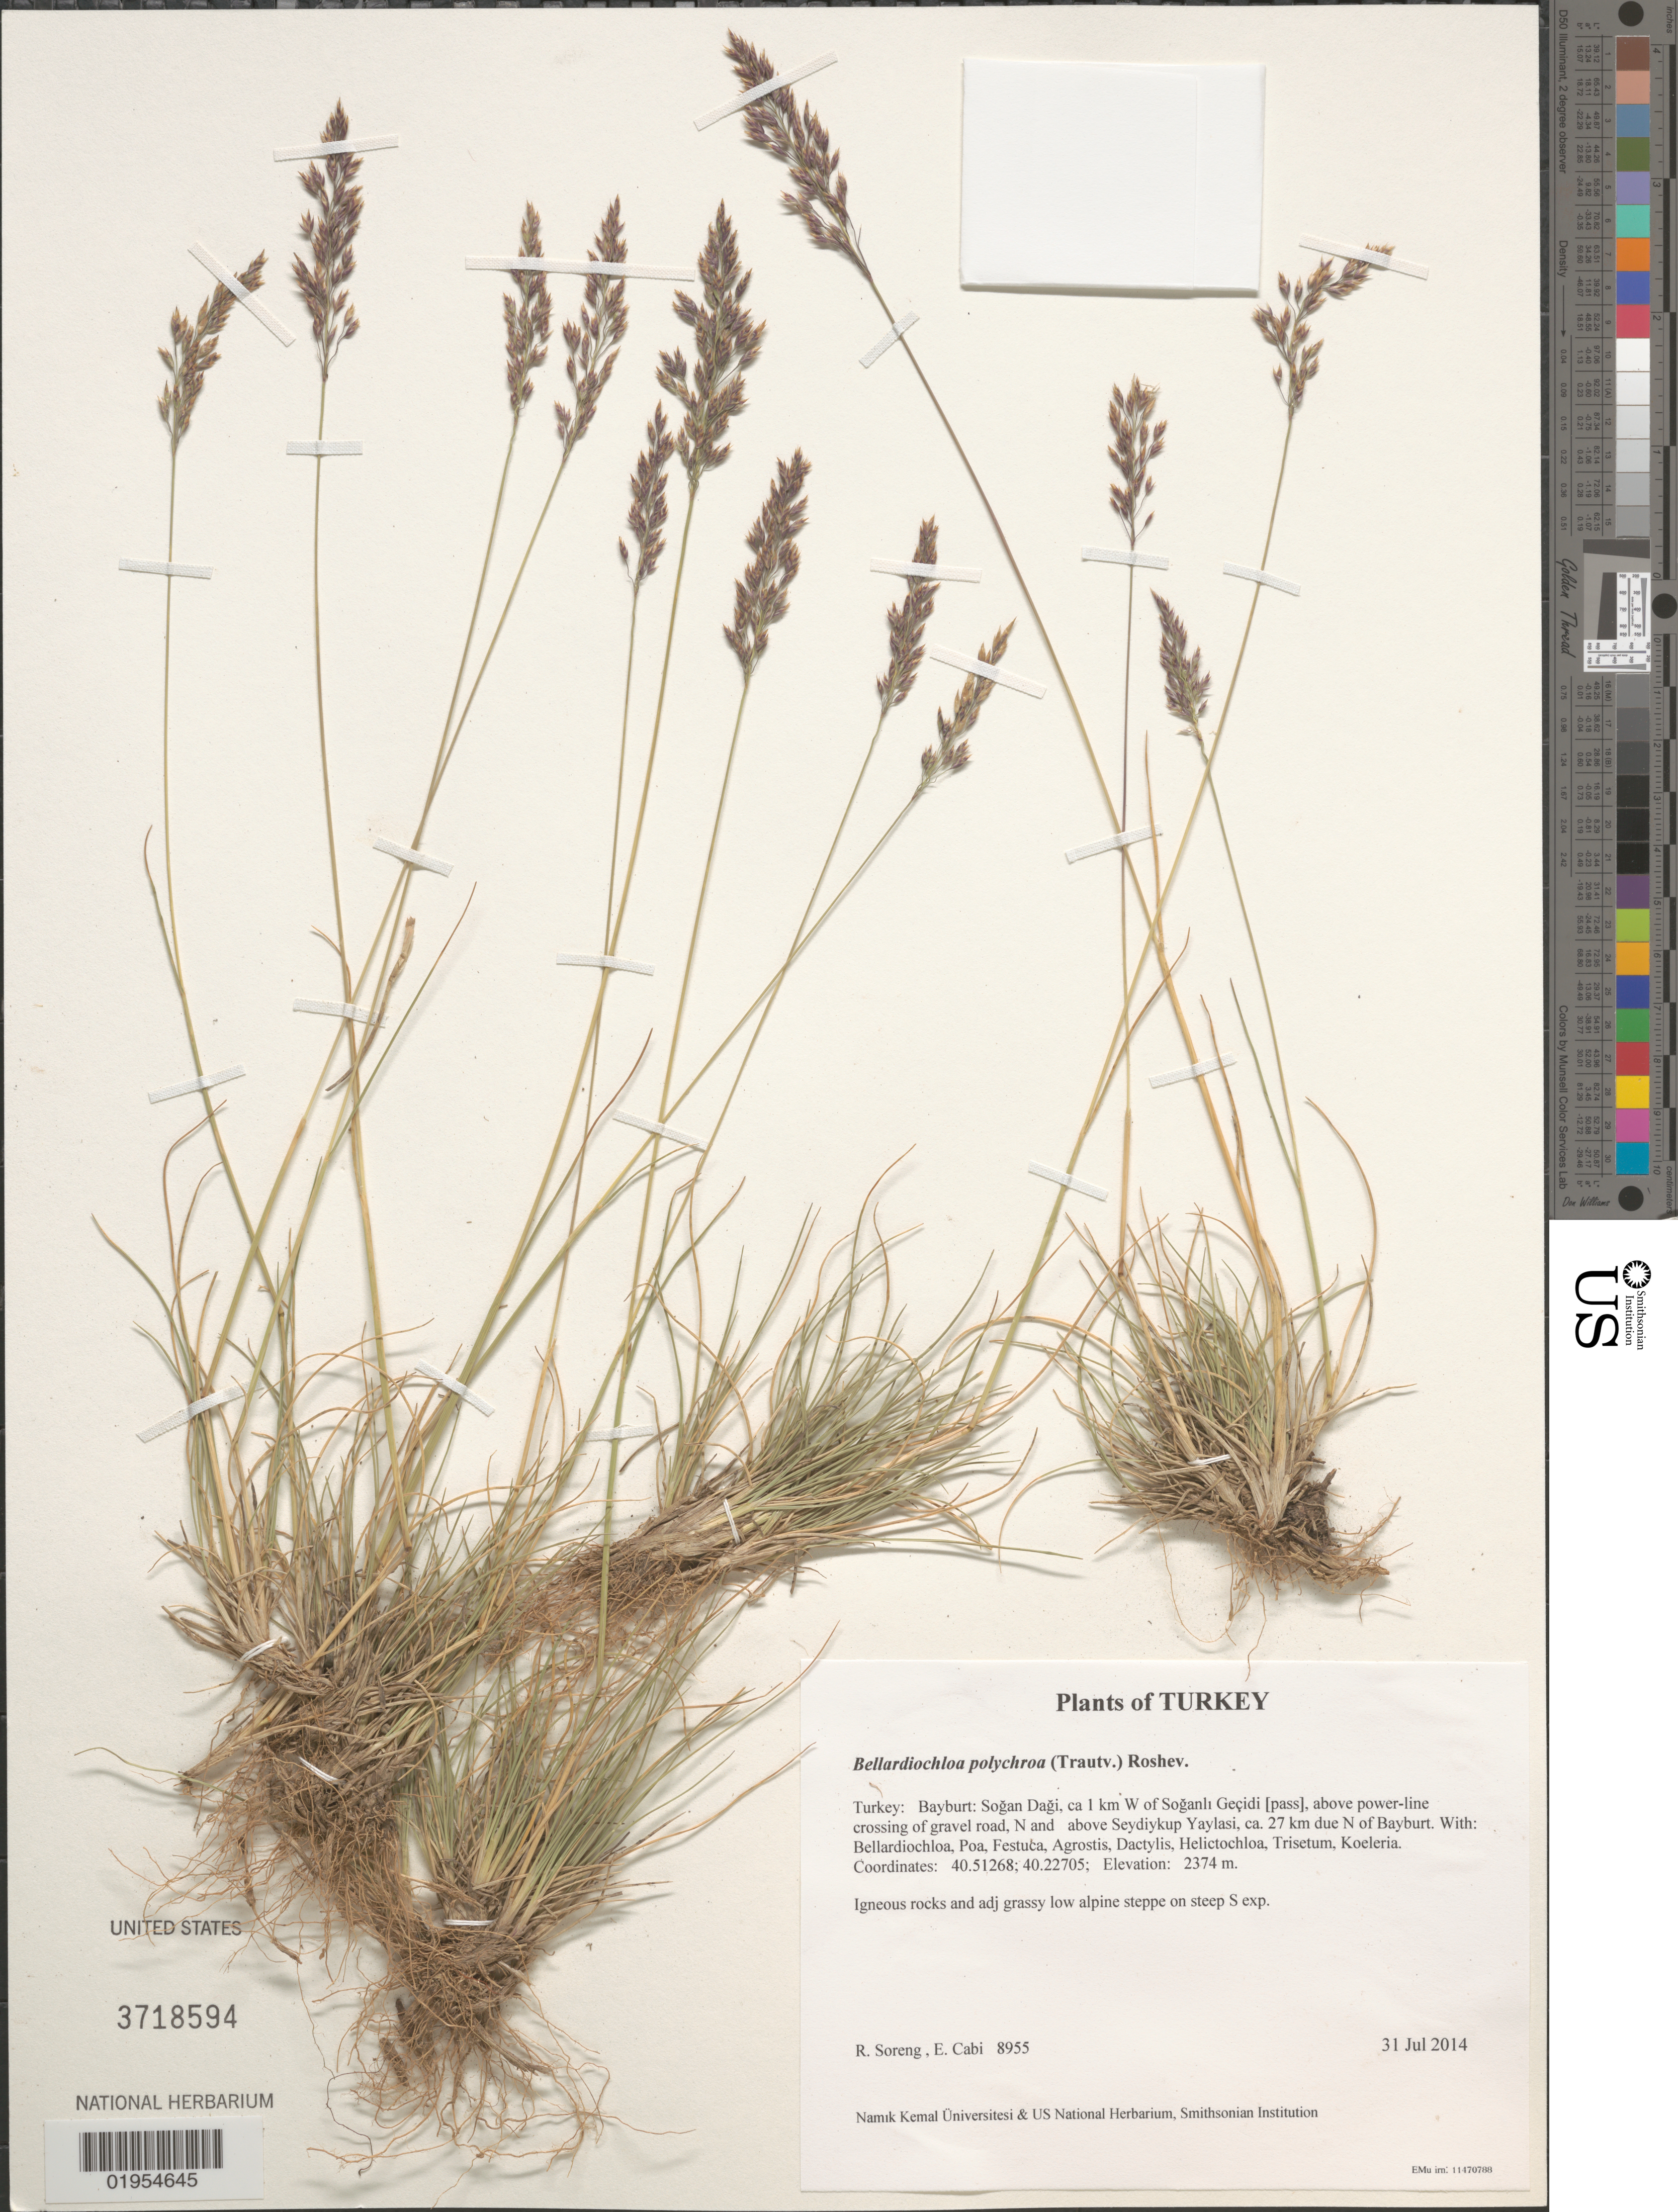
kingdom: Plantae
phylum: Tracheophyta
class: Liliopsida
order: Poales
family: Poaceae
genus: Bellardiochloa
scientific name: Bellardiochloa polychroa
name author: (Trautv.) Roshev.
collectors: R. J. Soreng & E. Cabi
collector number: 8955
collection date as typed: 31 Jul 2014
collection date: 2014-07-31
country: Turkey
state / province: Bayburt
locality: Sogan Dagi, ca 1 km W of Soganli Gecidi [pass], above power-line crossing of gravel road, N and above Seydiykup Yaylasi, ca. 27 km due N of Bayburt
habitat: Igneous rocks and adj grassy low alpine steppe on steep S exp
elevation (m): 2374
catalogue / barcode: US 3718594